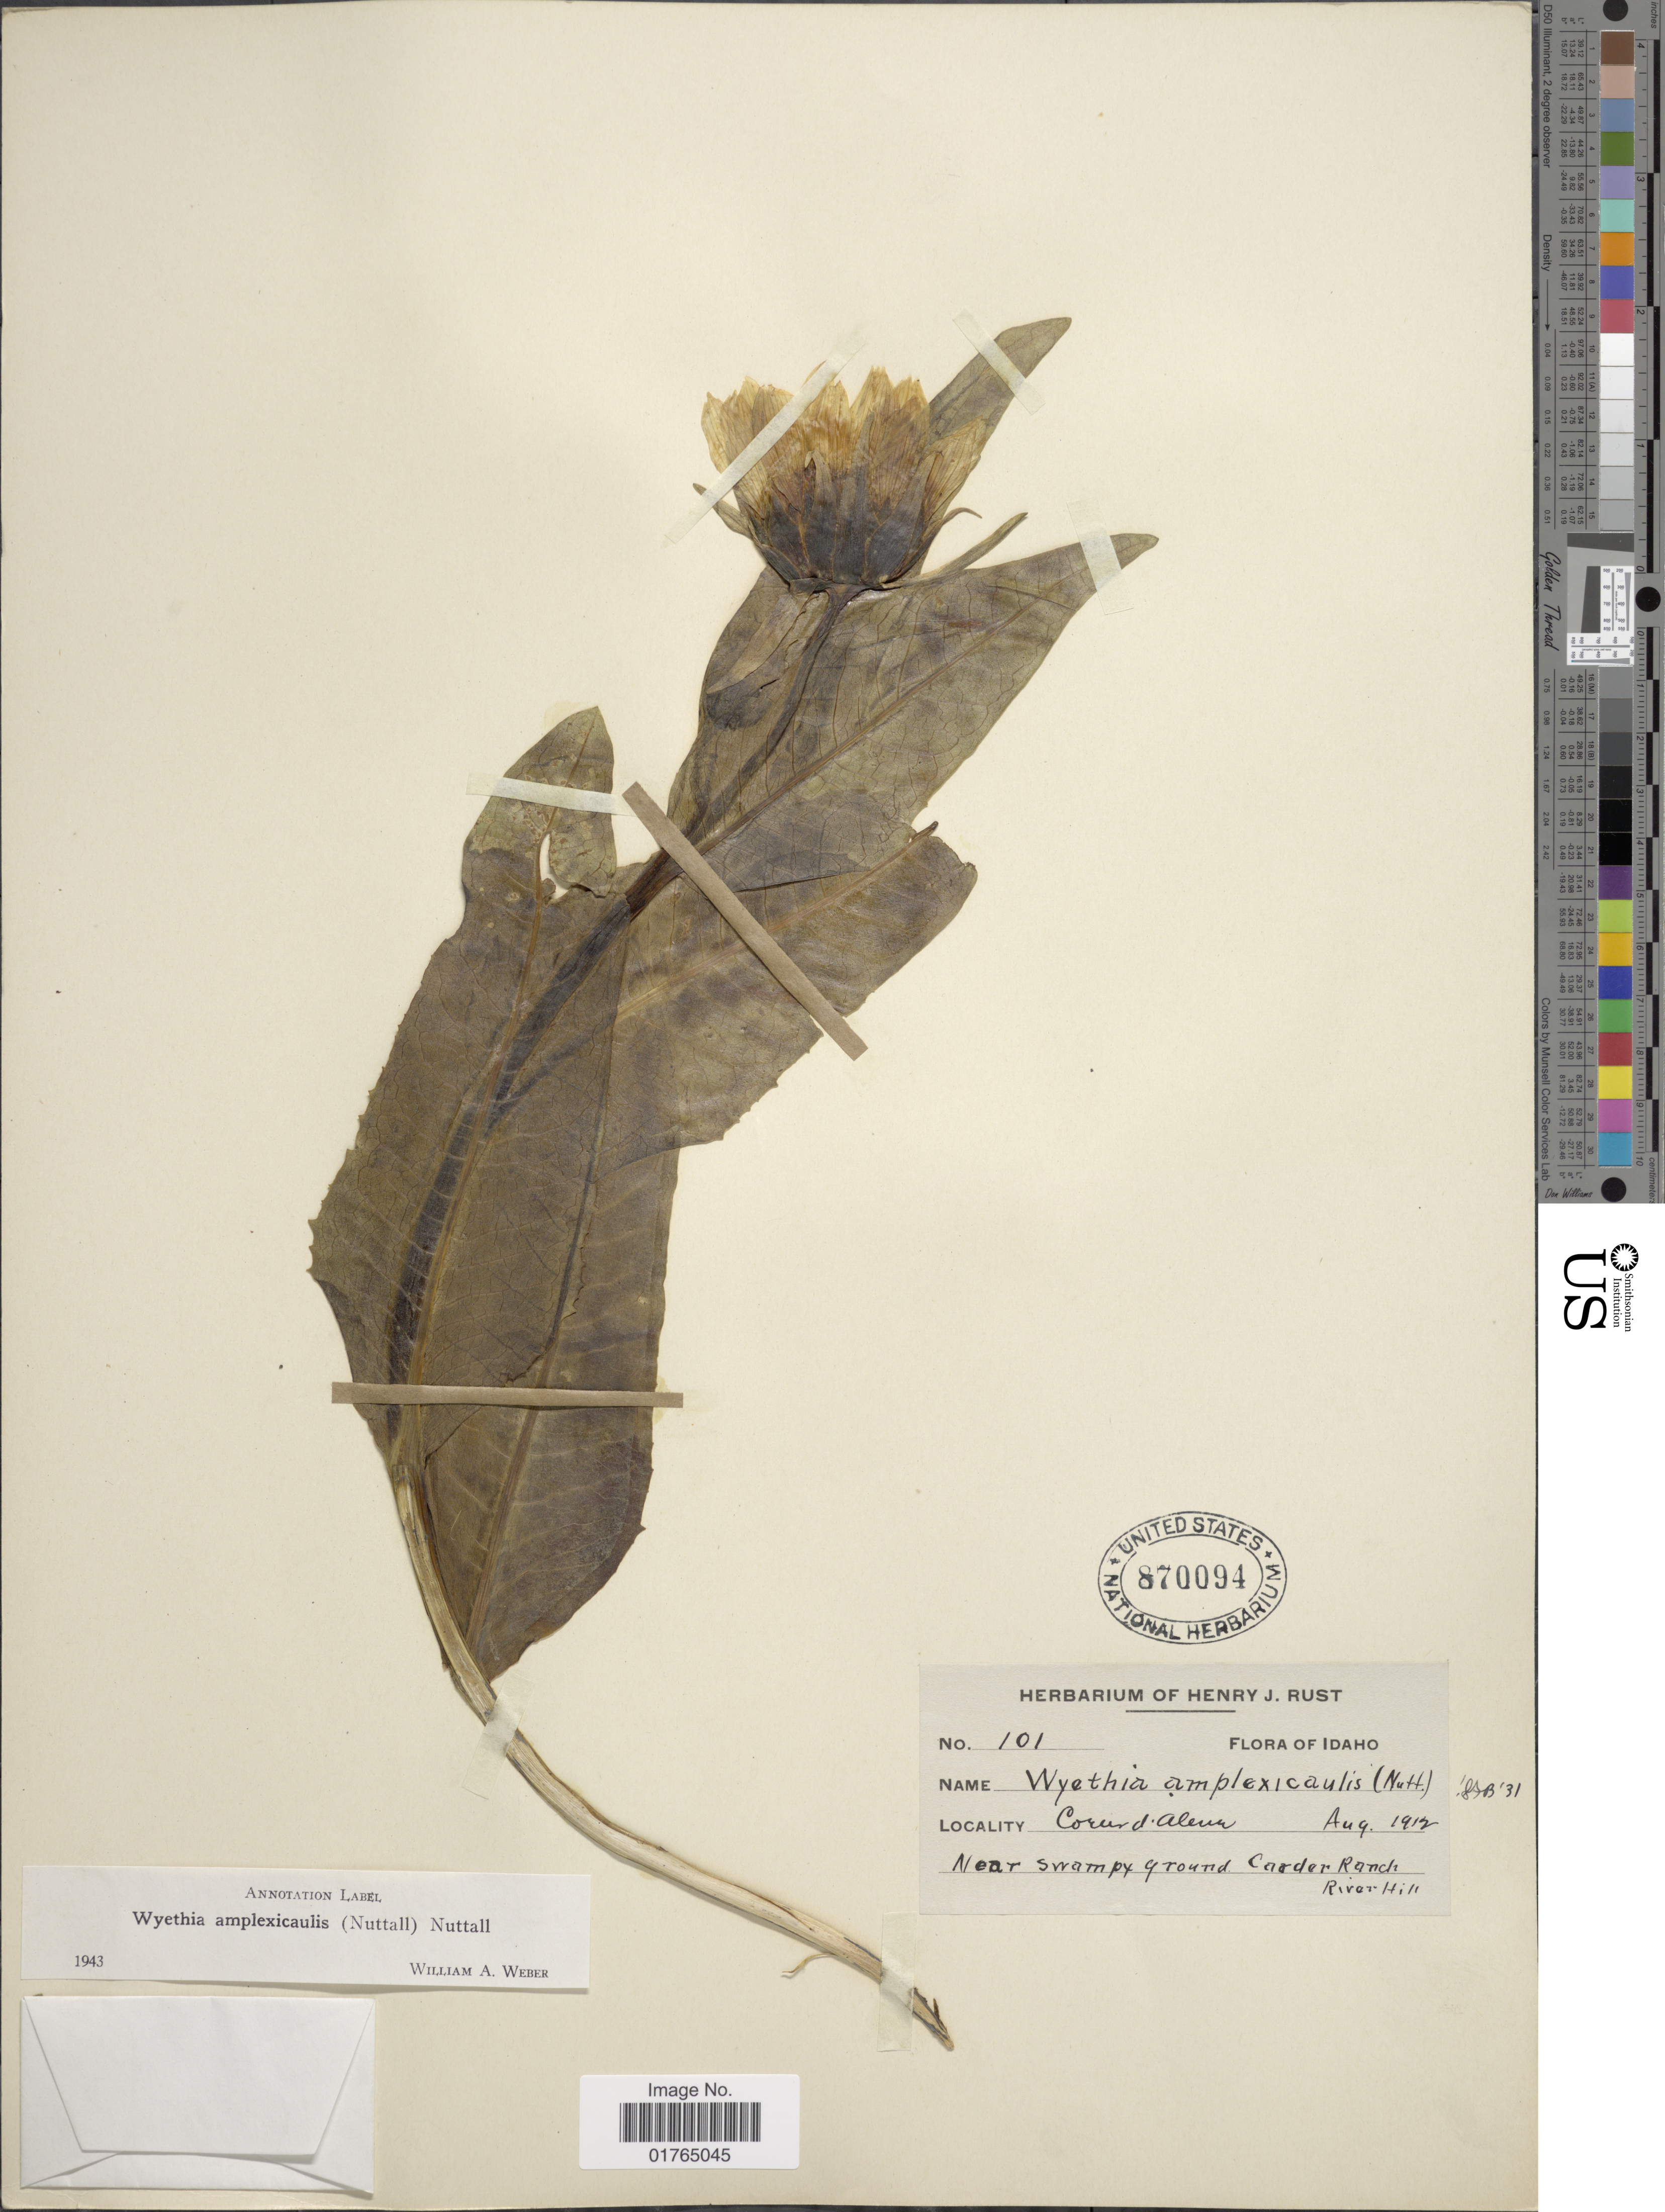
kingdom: Plantae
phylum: Tracheophyta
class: Magnoliopsida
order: Asterales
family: Asteraceae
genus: Wyethia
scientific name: Wyethia amplexicaulis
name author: Nutt.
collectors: ex herb. Henry J. Rust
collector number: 101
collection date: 1912-08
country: United States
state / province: Idaho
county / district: Kootenai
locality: Coeur d'Alene, Carder Ranch, River Hill.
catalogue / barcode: US 870094